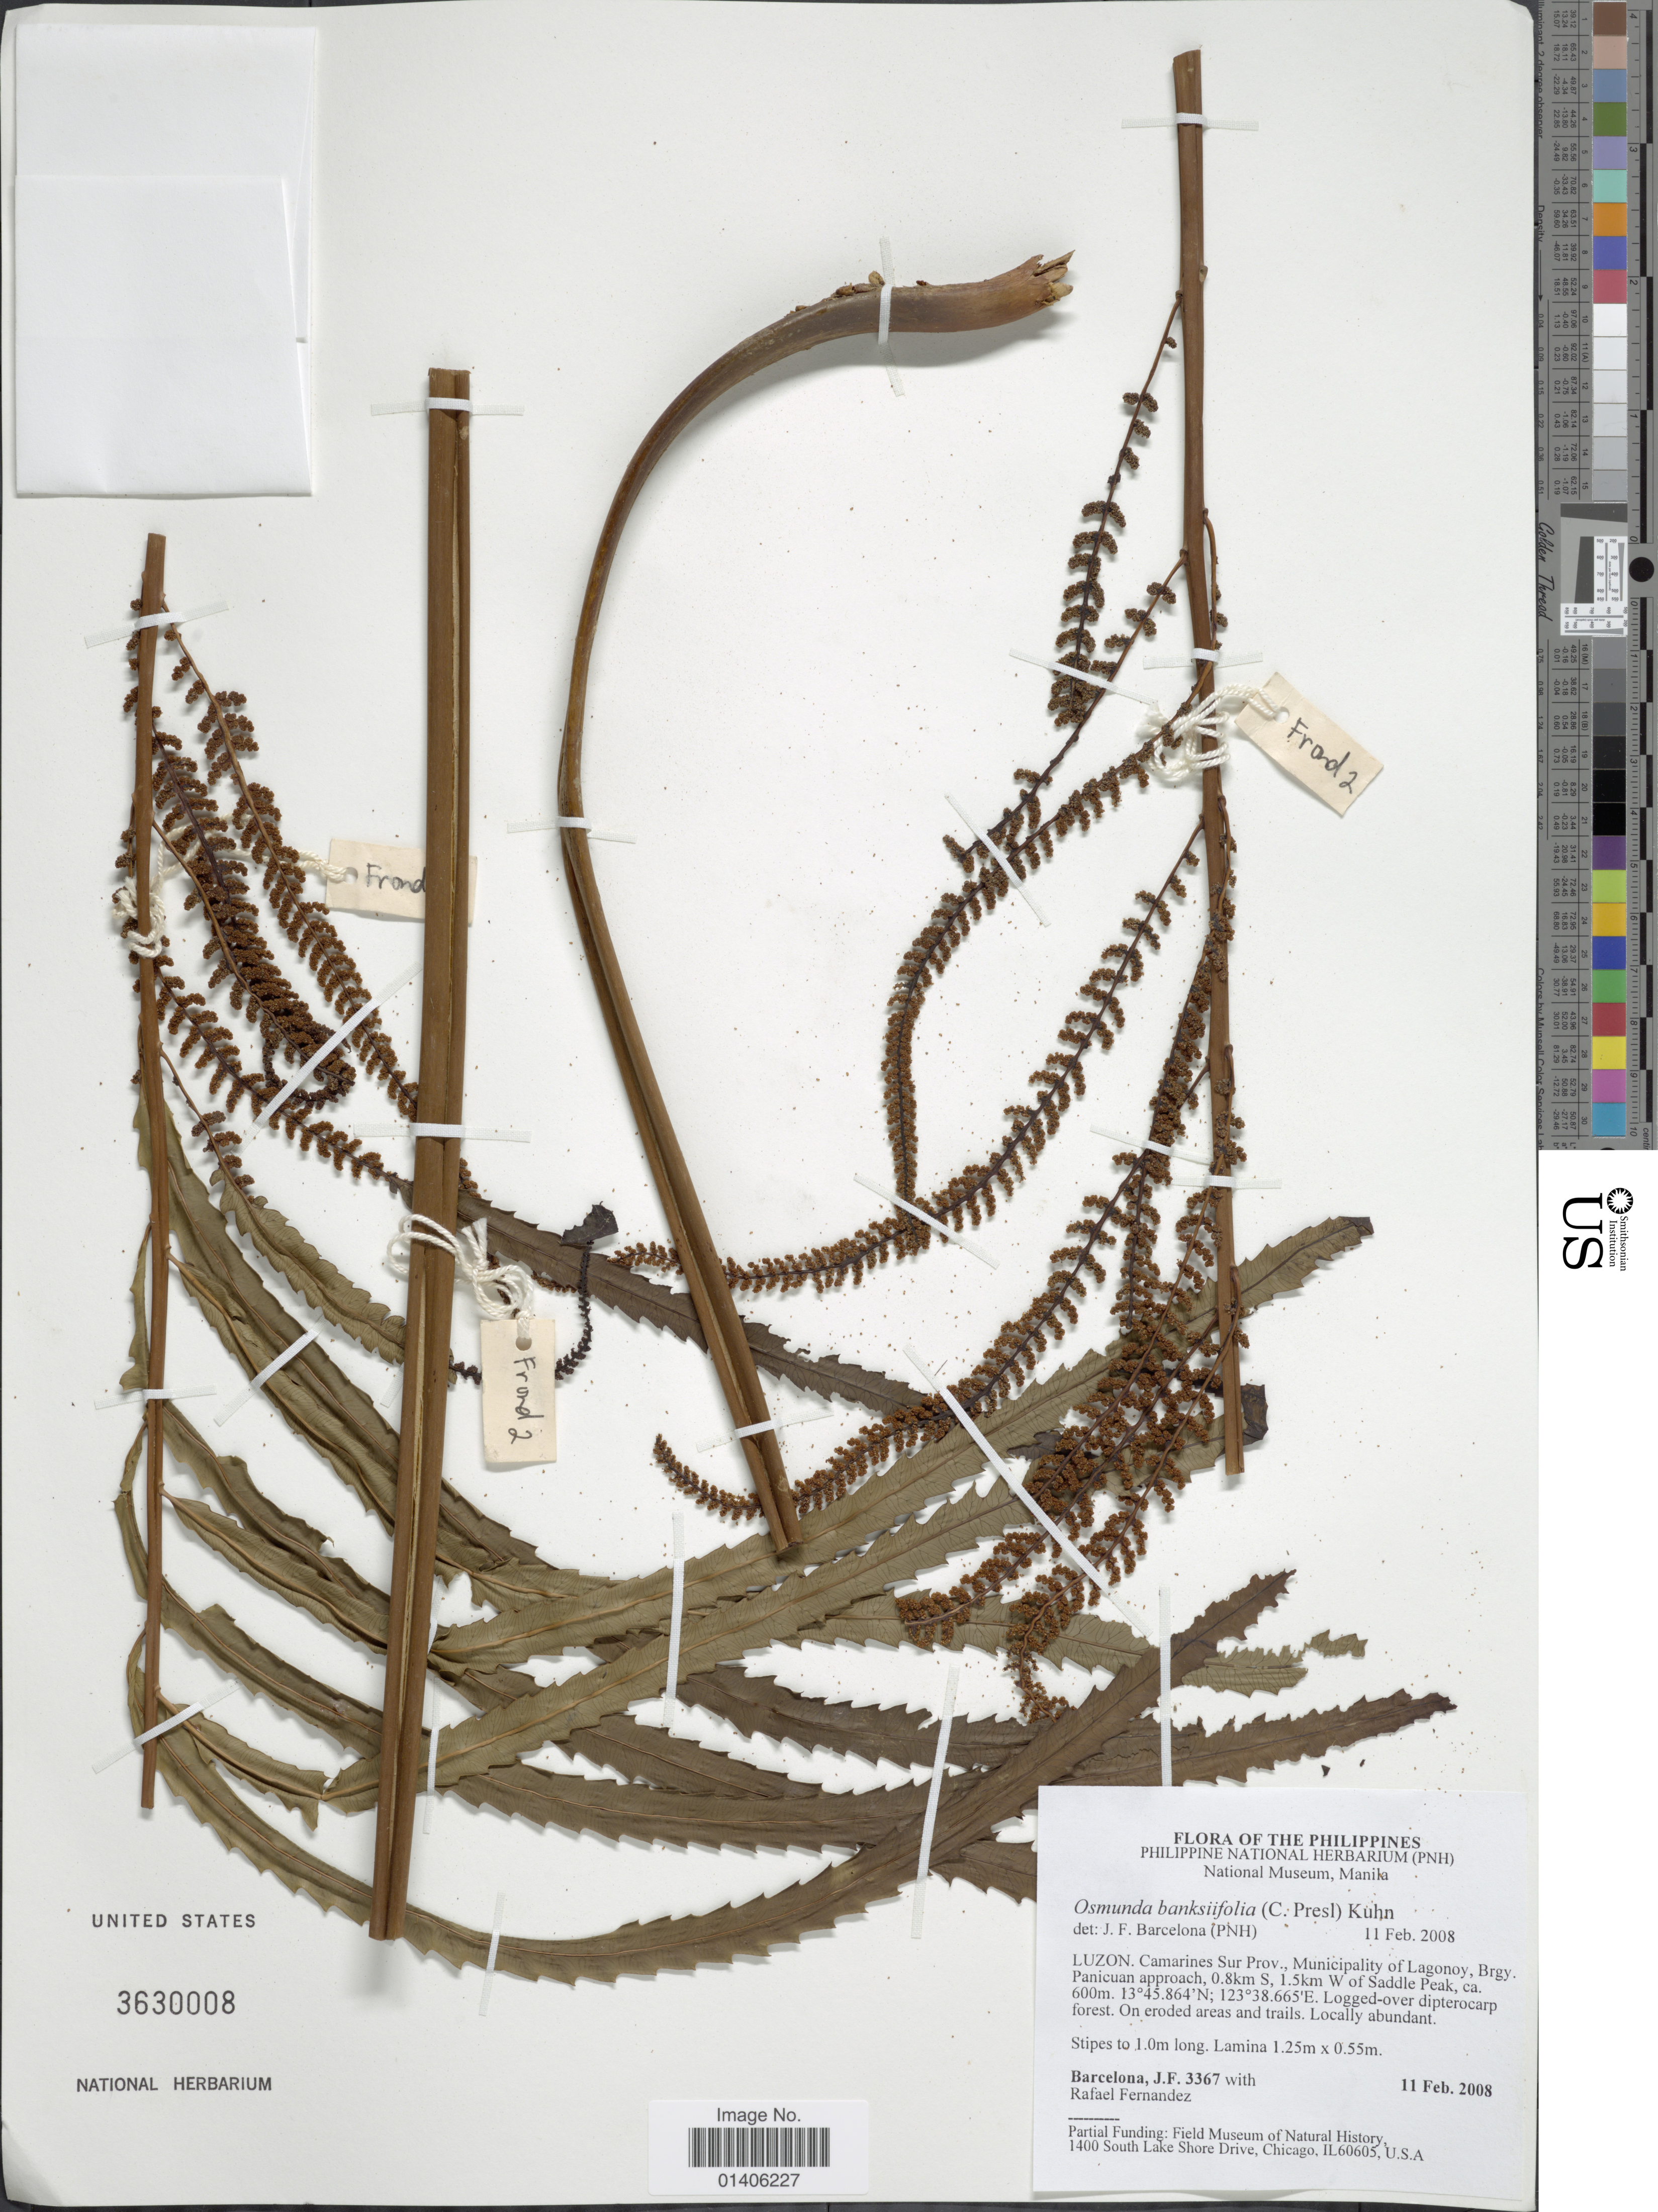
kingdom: Plantae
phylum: Tracheophyta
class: Polypodiopsida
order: Osmundales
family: Osmundaceae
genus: Osmunda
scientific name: Osmunda banksiifolia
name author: (C. Presl) Kuhn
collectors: J. F. Barcelona & R. Fernandez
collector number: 3367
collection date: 2008-02-11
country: Philippines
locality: Luzon, Camarines Sur Prov., Municipality of Lagonoy, Brgy. Panicuan approach, 0.8km S, 1.5km W of Saddle Peak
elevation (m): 600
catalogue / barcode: US 3630008